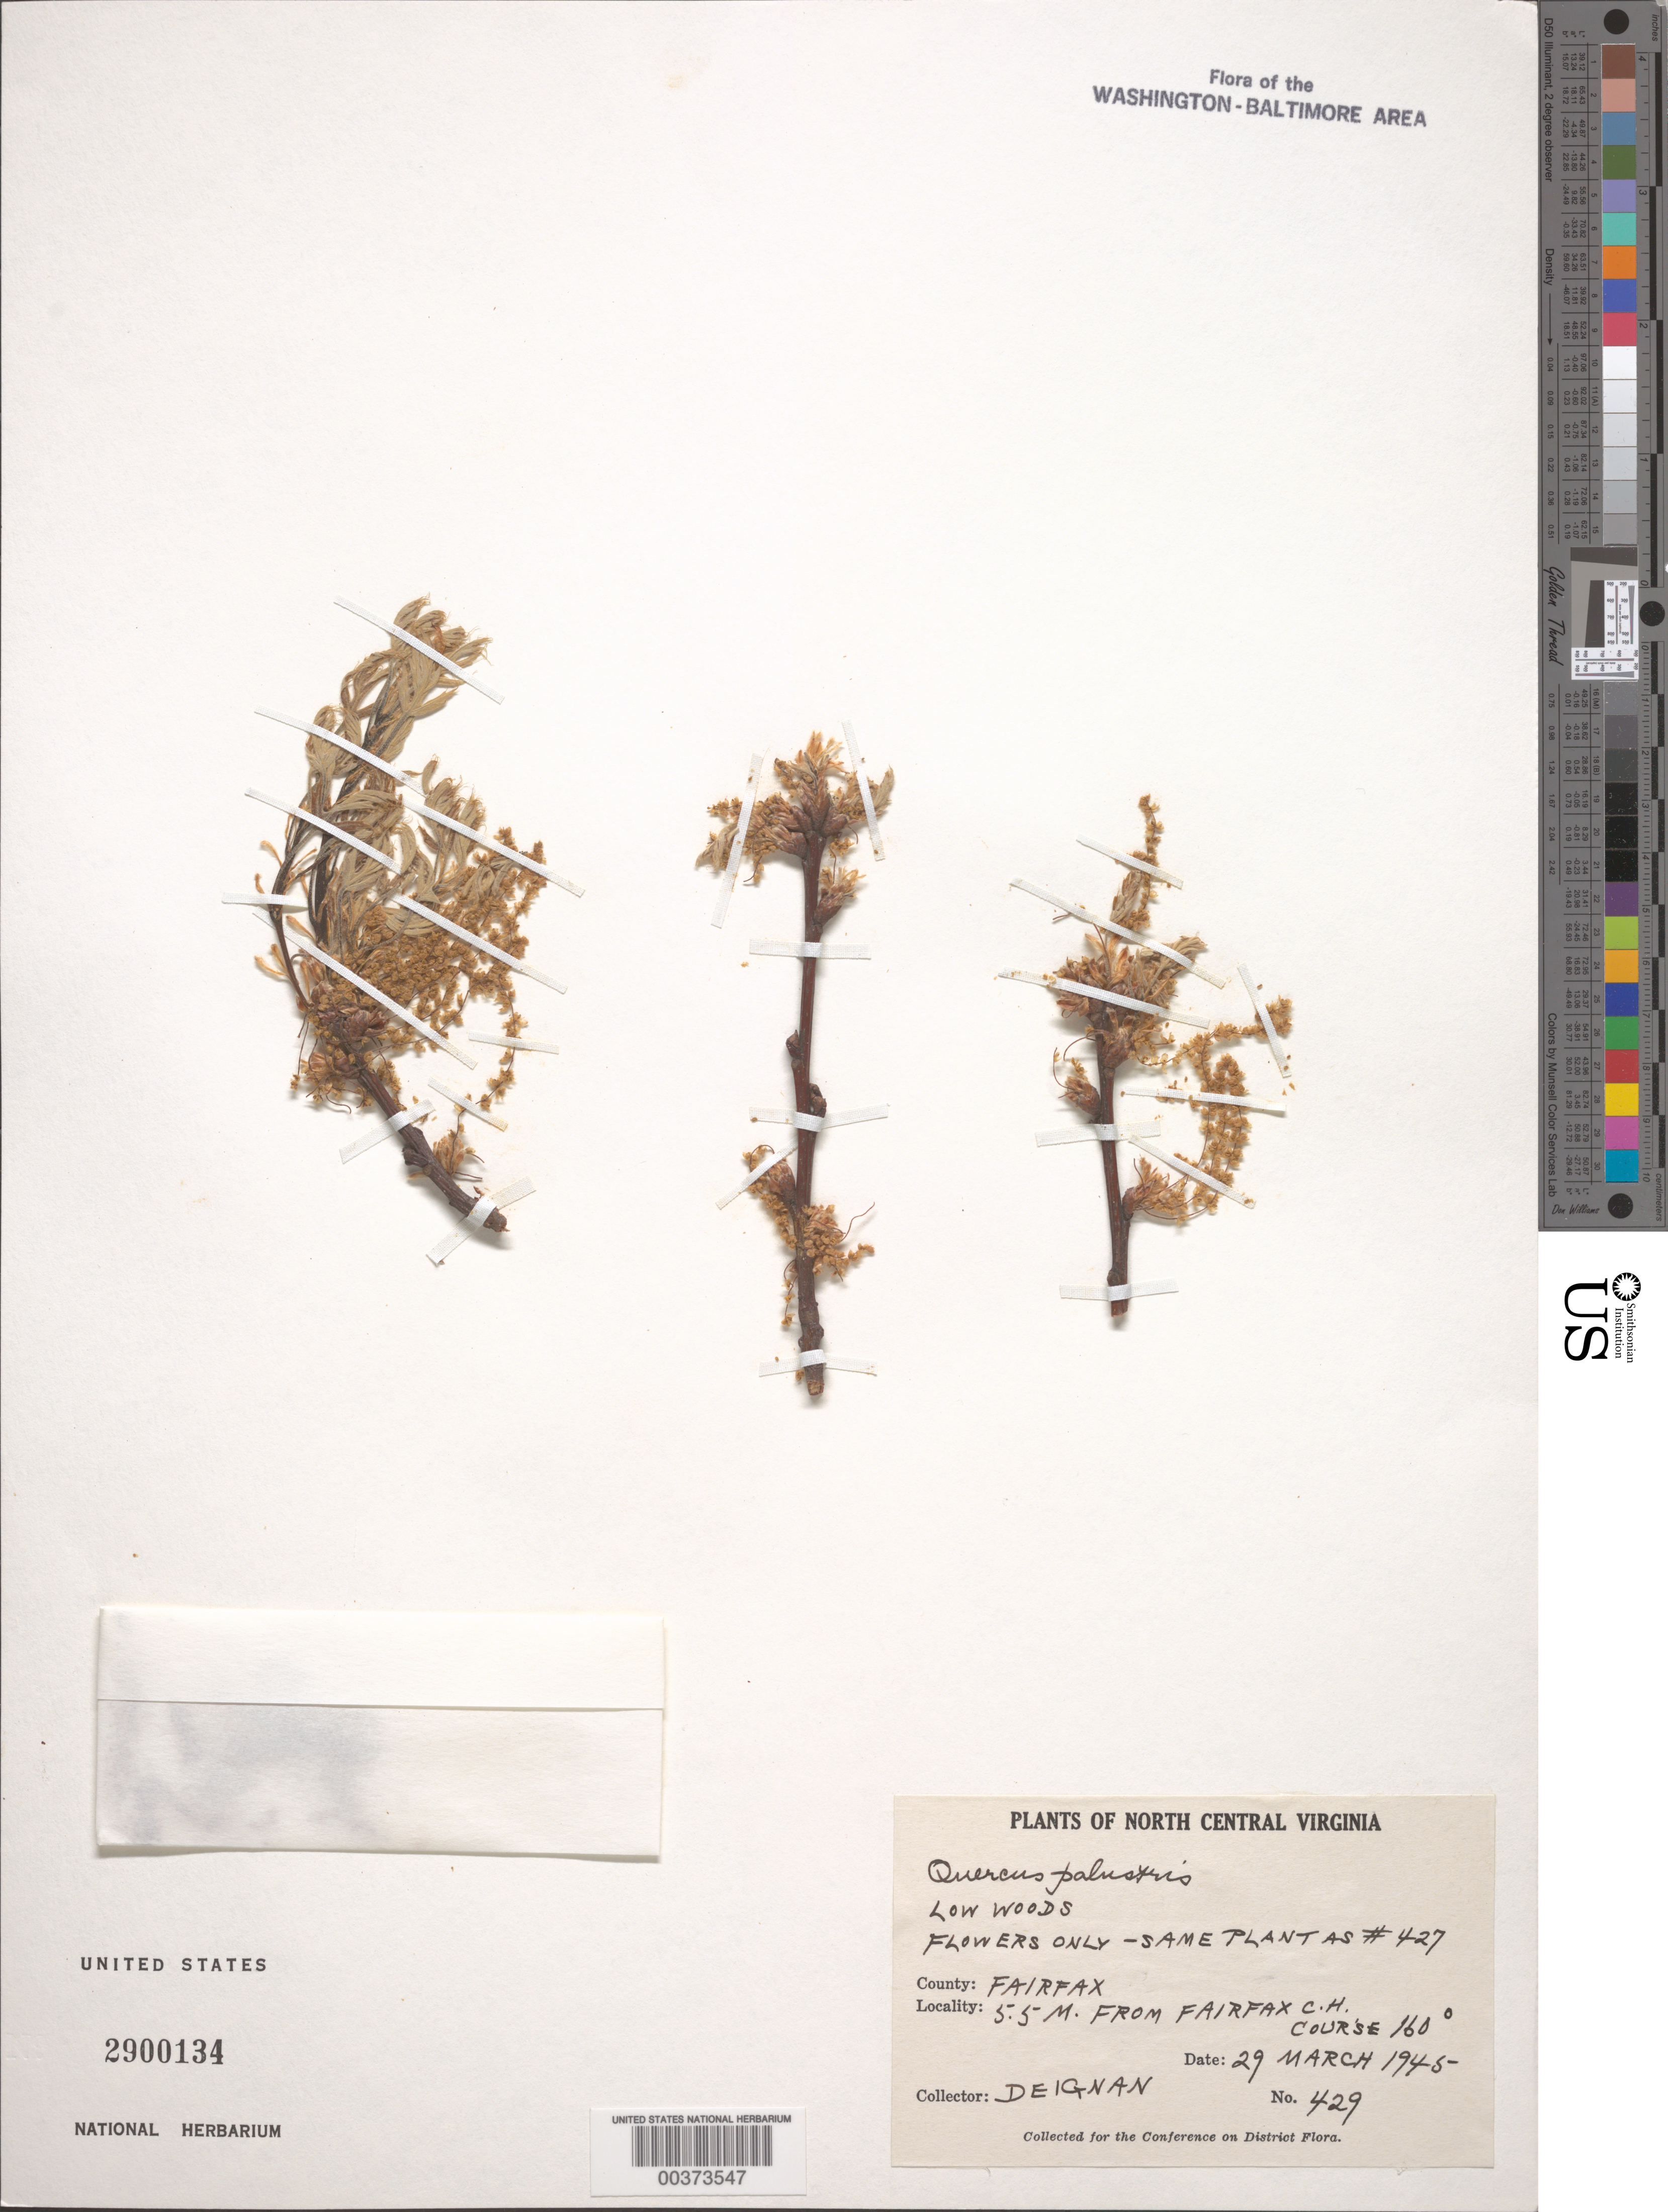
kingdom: Plantae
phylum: Tracheophyta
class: Magnoliopsida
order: Fagales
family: Fagaceae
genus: Quercus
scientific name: Quercus palustris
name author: Münchh.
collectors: H. Deignan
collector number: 429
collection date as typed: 29 Mar 1945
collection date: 1945-03-29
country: United States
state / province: Virginia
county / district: Fairfax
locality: Low woods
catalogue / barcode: US 2900134